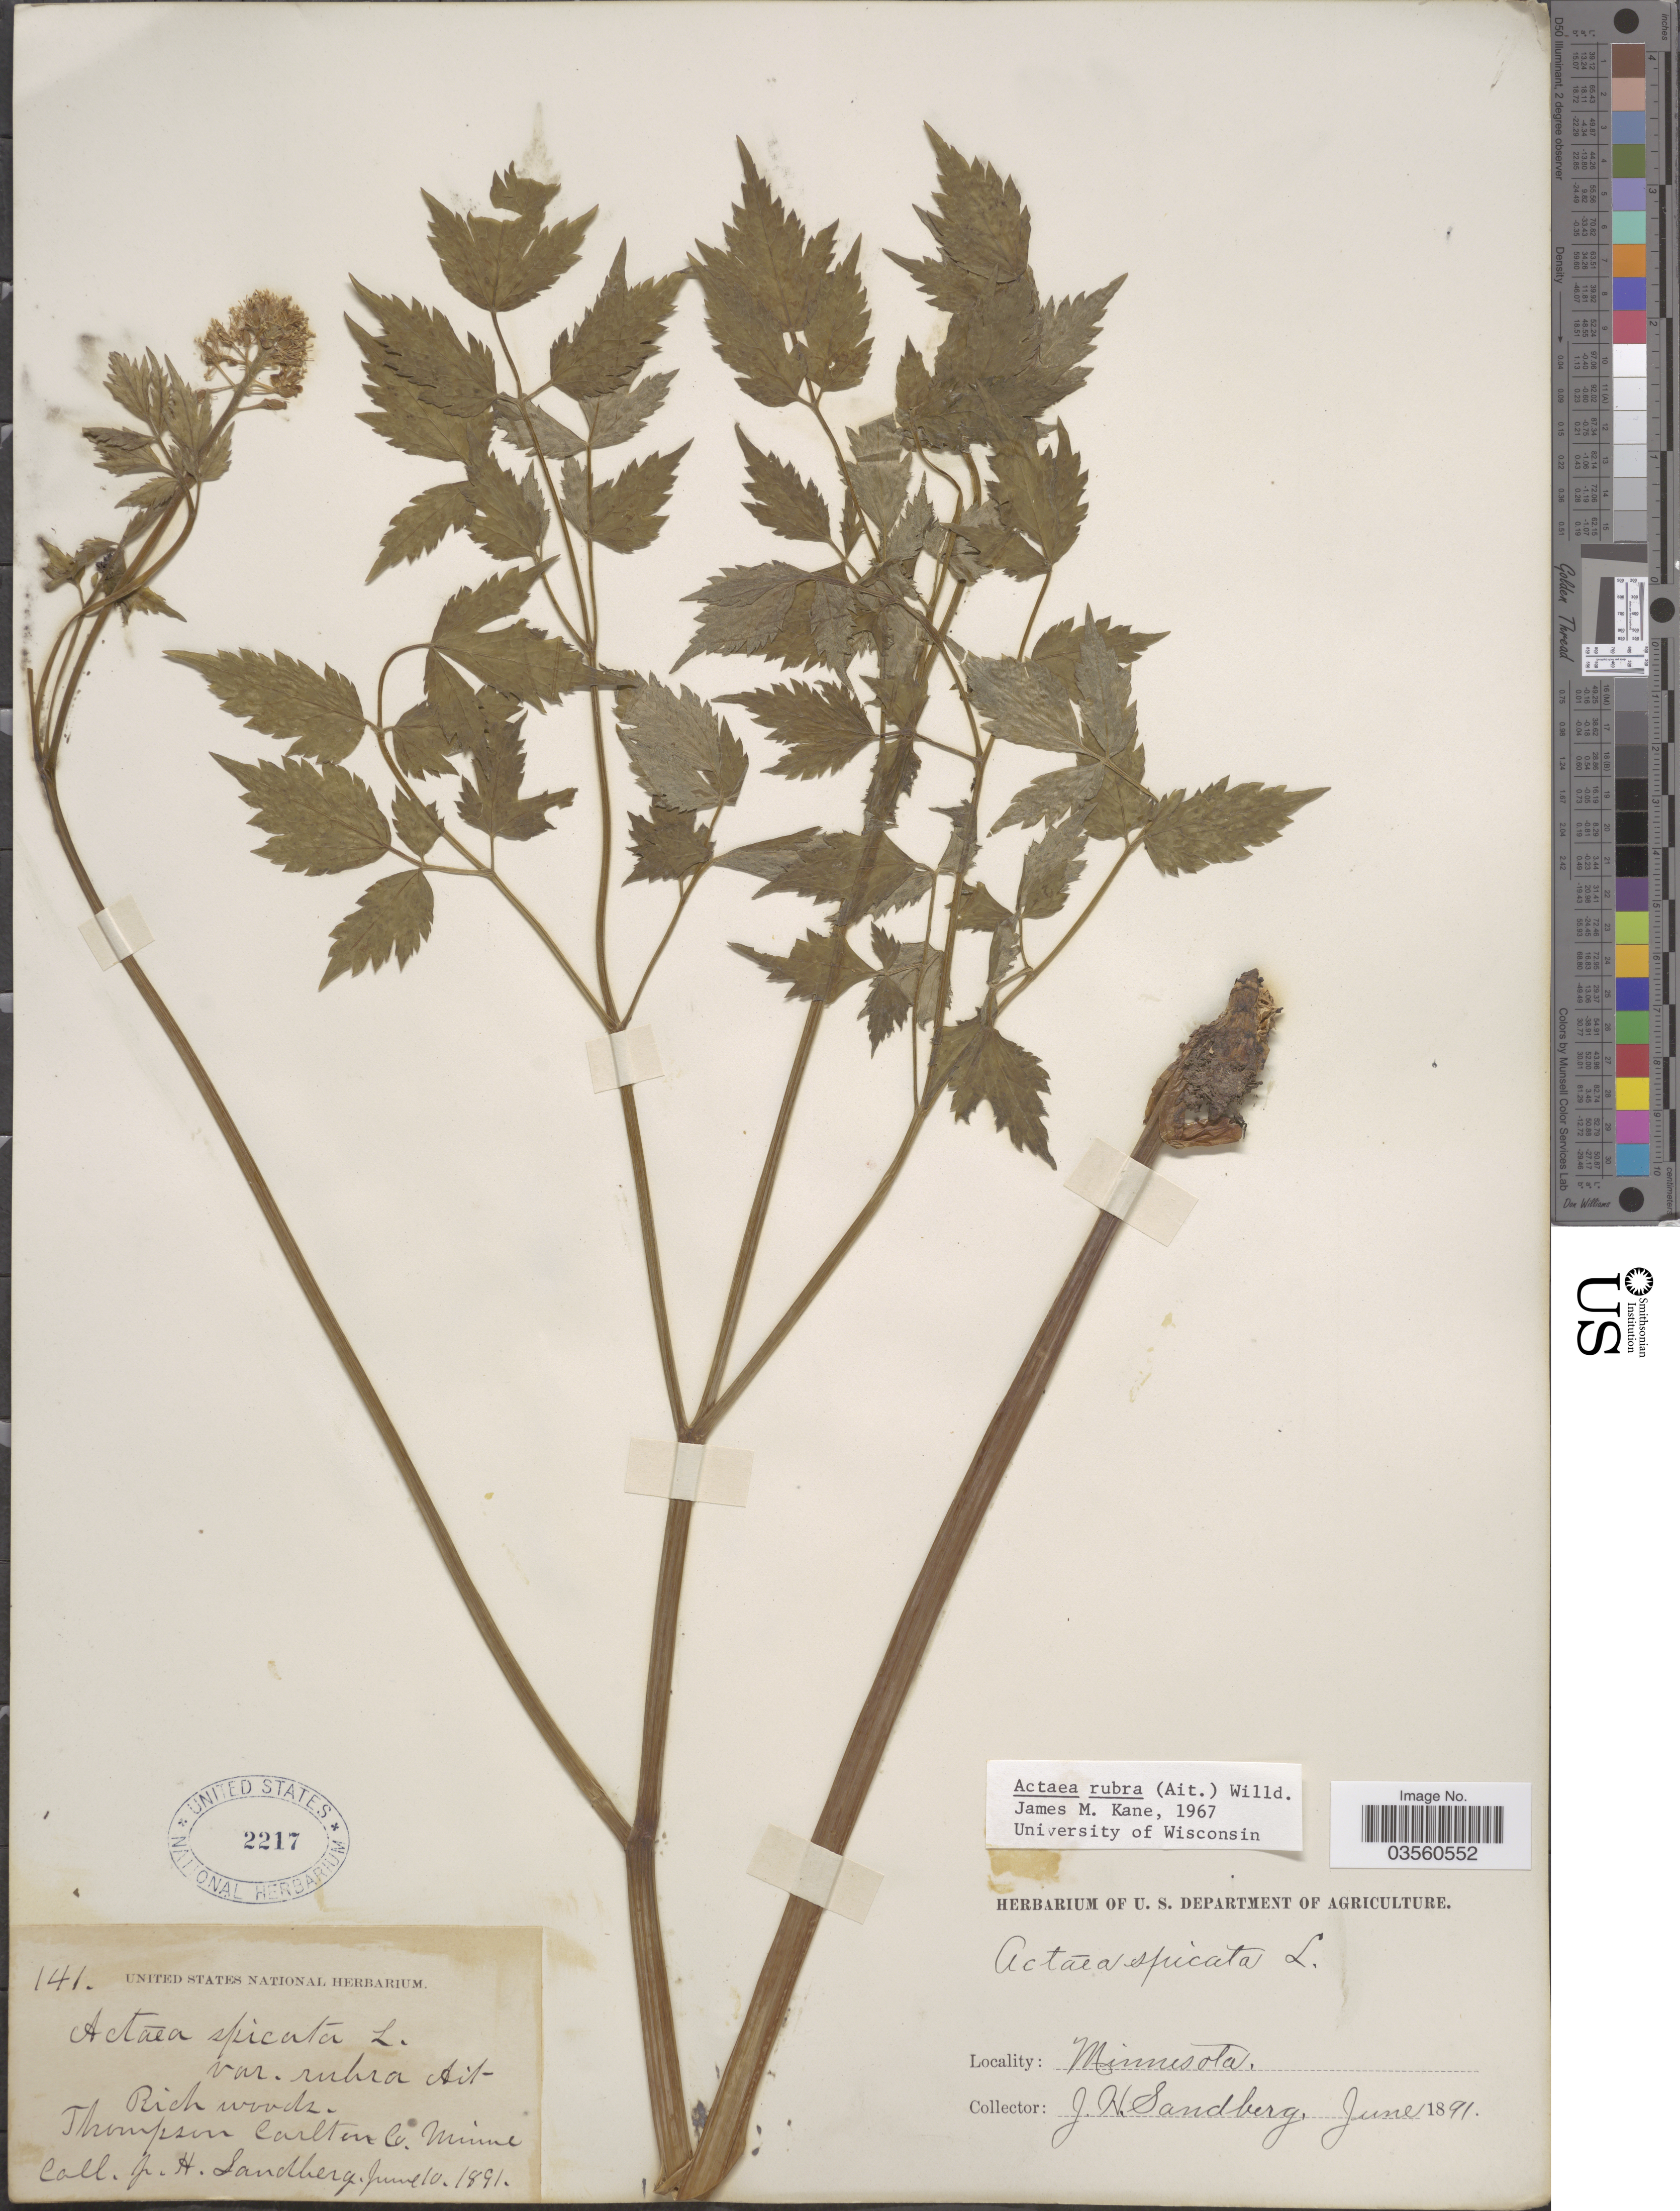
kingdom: Plantae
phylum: Tracheophyta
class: Magnoliopsida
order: Ranunculales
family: Ranunculaceae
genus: Actaea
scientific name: Actaea rubra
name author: (Aiton) Willd.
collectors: J. H. Sandberg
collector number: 141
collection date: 1891-06-10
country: United States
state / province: Minnesota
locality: Thompson Carlton Co.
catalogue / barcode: US 2217